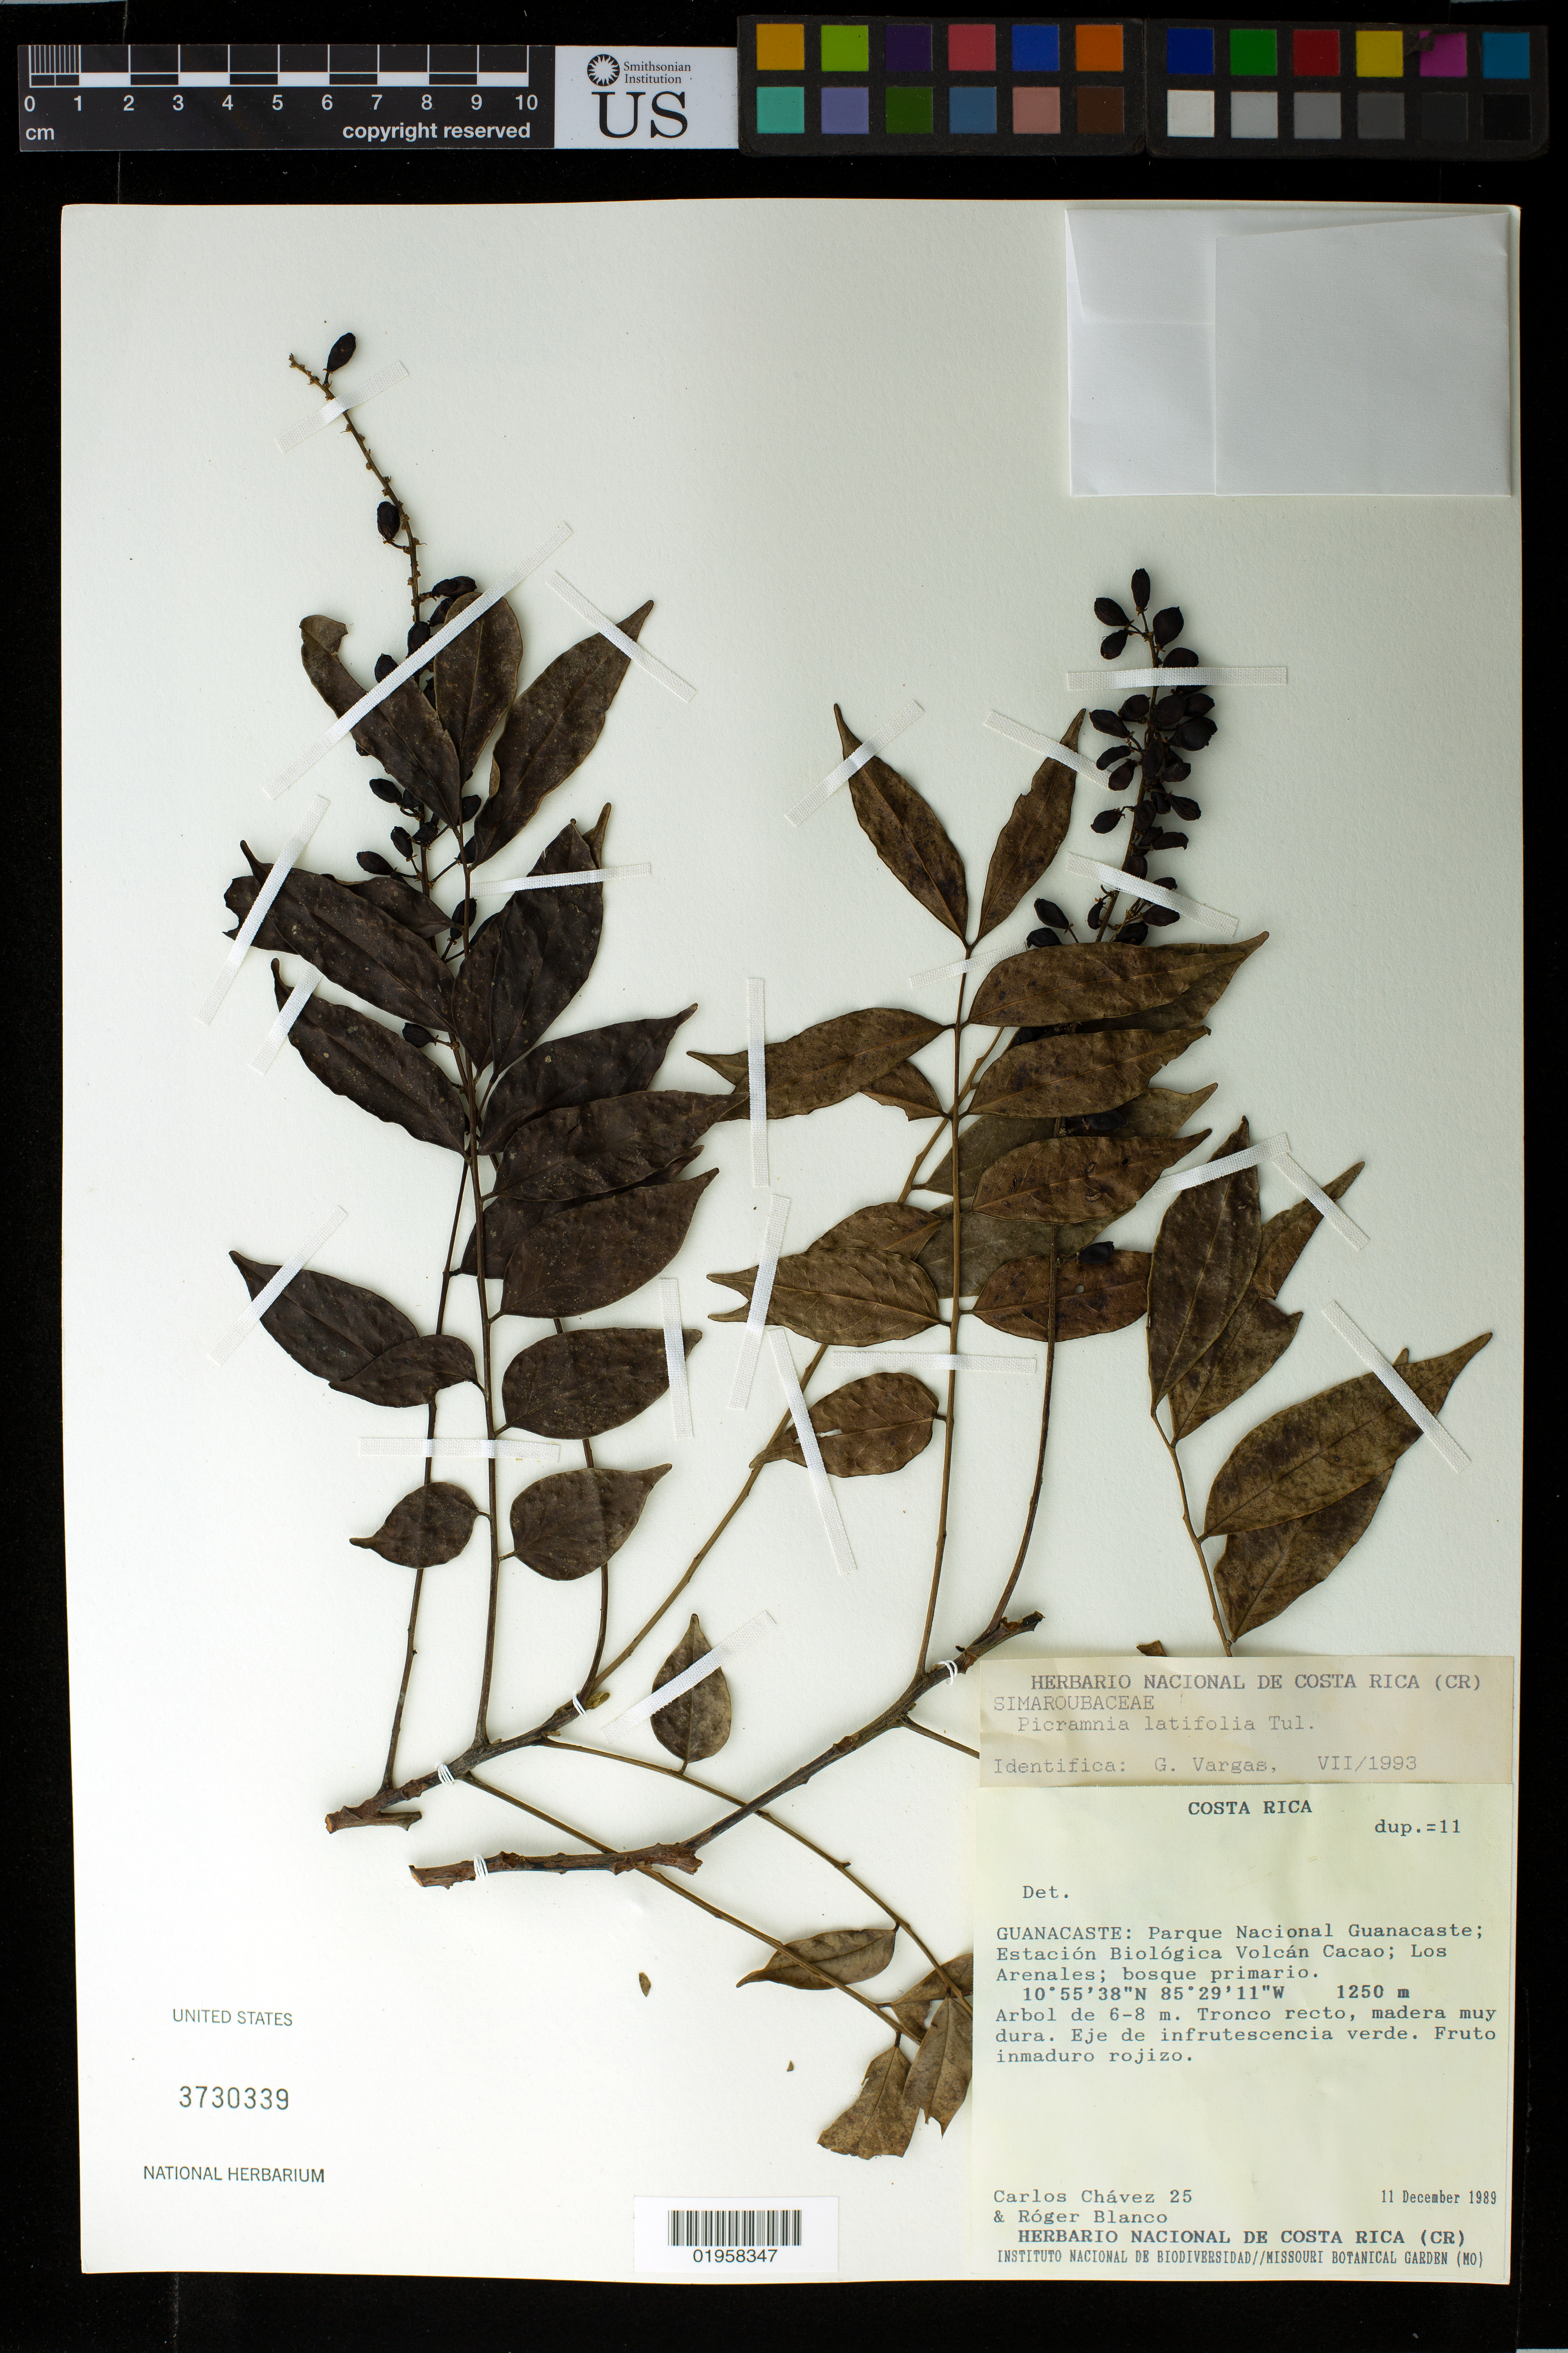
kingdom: Plantae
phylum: Tracheophyta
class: Magnoliopsida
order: Picramniales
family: Picramniaceae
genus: Picramnia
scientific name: Picramnia latifolia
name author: Tul.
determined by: Vargas, G.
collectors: C. Chávez & R. Blanco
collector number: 25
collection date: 1989-12-11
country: Costa Rica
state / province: Guanacaste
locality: Parque Nacional Guanacaste, Estación Biológica Volcán Cacao. Los Arenales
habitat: Bosque primario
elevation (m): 1250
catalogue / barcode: US 3730339